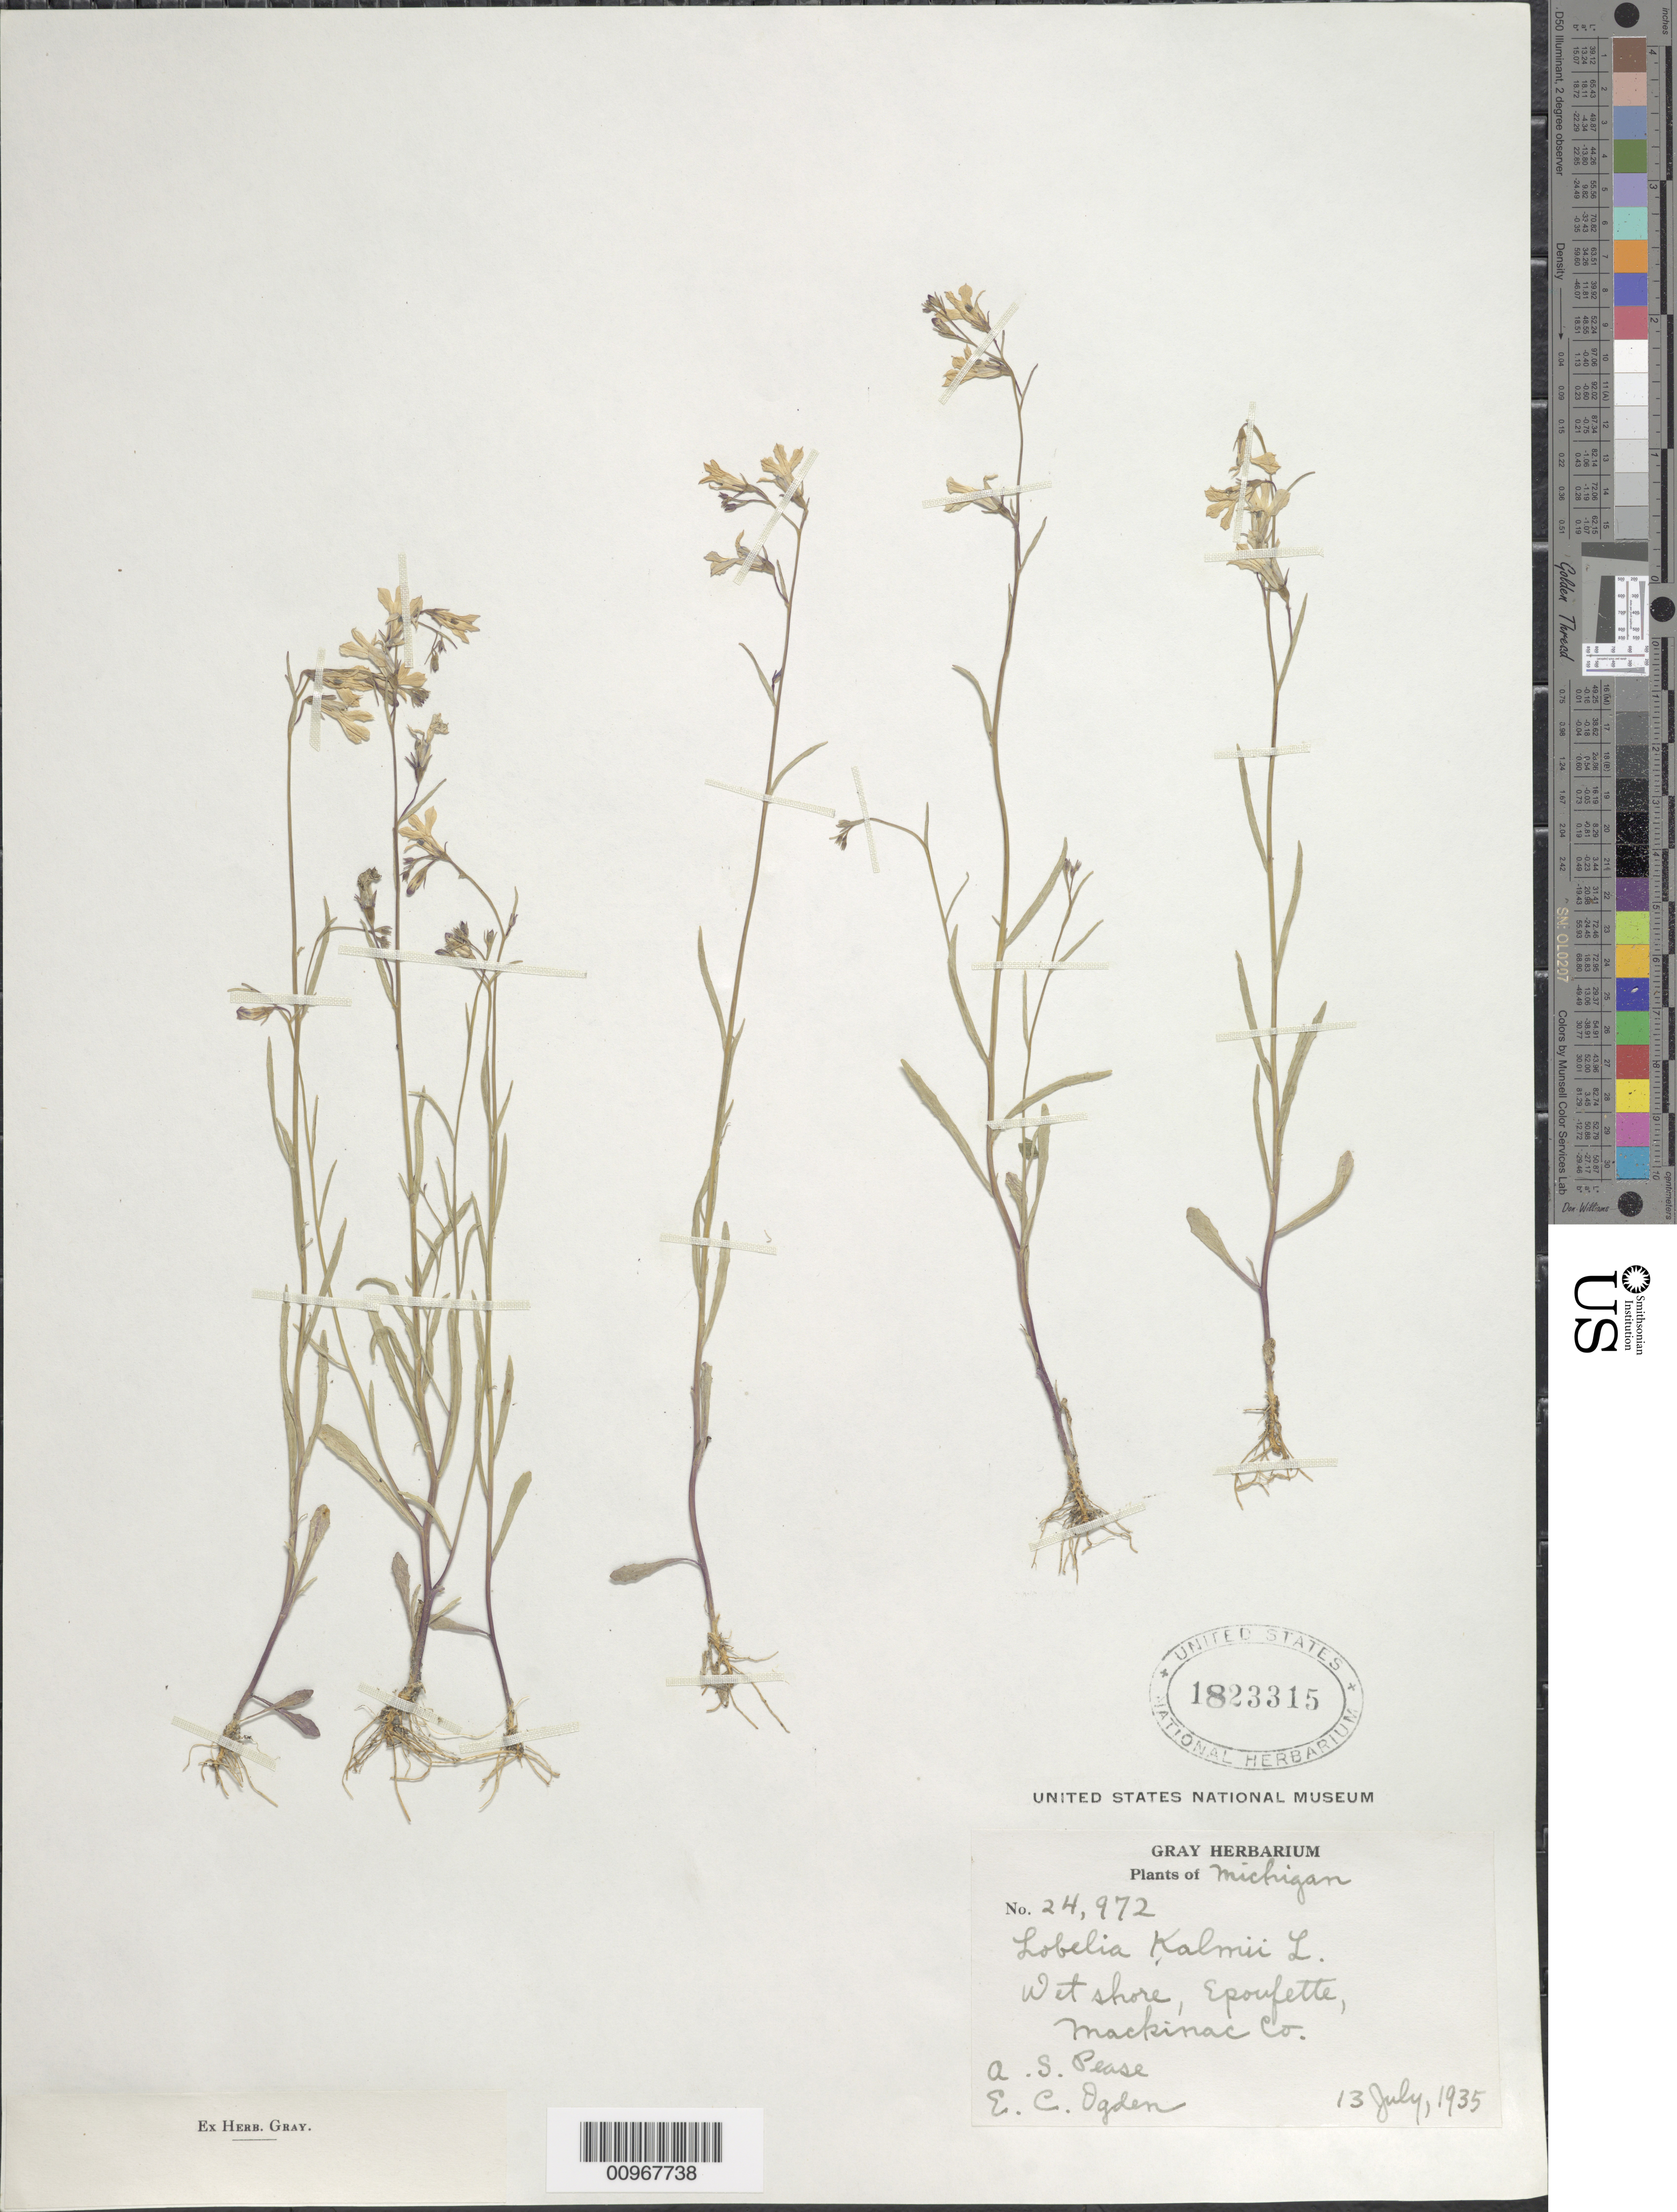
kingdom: Plantae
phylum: Tracheophyta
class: Magnoliopsida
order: Asterales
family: Campanulaceae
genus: Lobelia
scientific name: Lobelia kalmii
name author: L.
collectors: A. S. Pease & E. C. Ogden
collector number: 24972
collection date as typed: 13 Jul 1935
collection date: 1935-07-13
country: United States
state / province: Michigan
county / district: Mackinac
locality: Epoufette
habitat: wet shore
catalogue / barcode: US 1823315